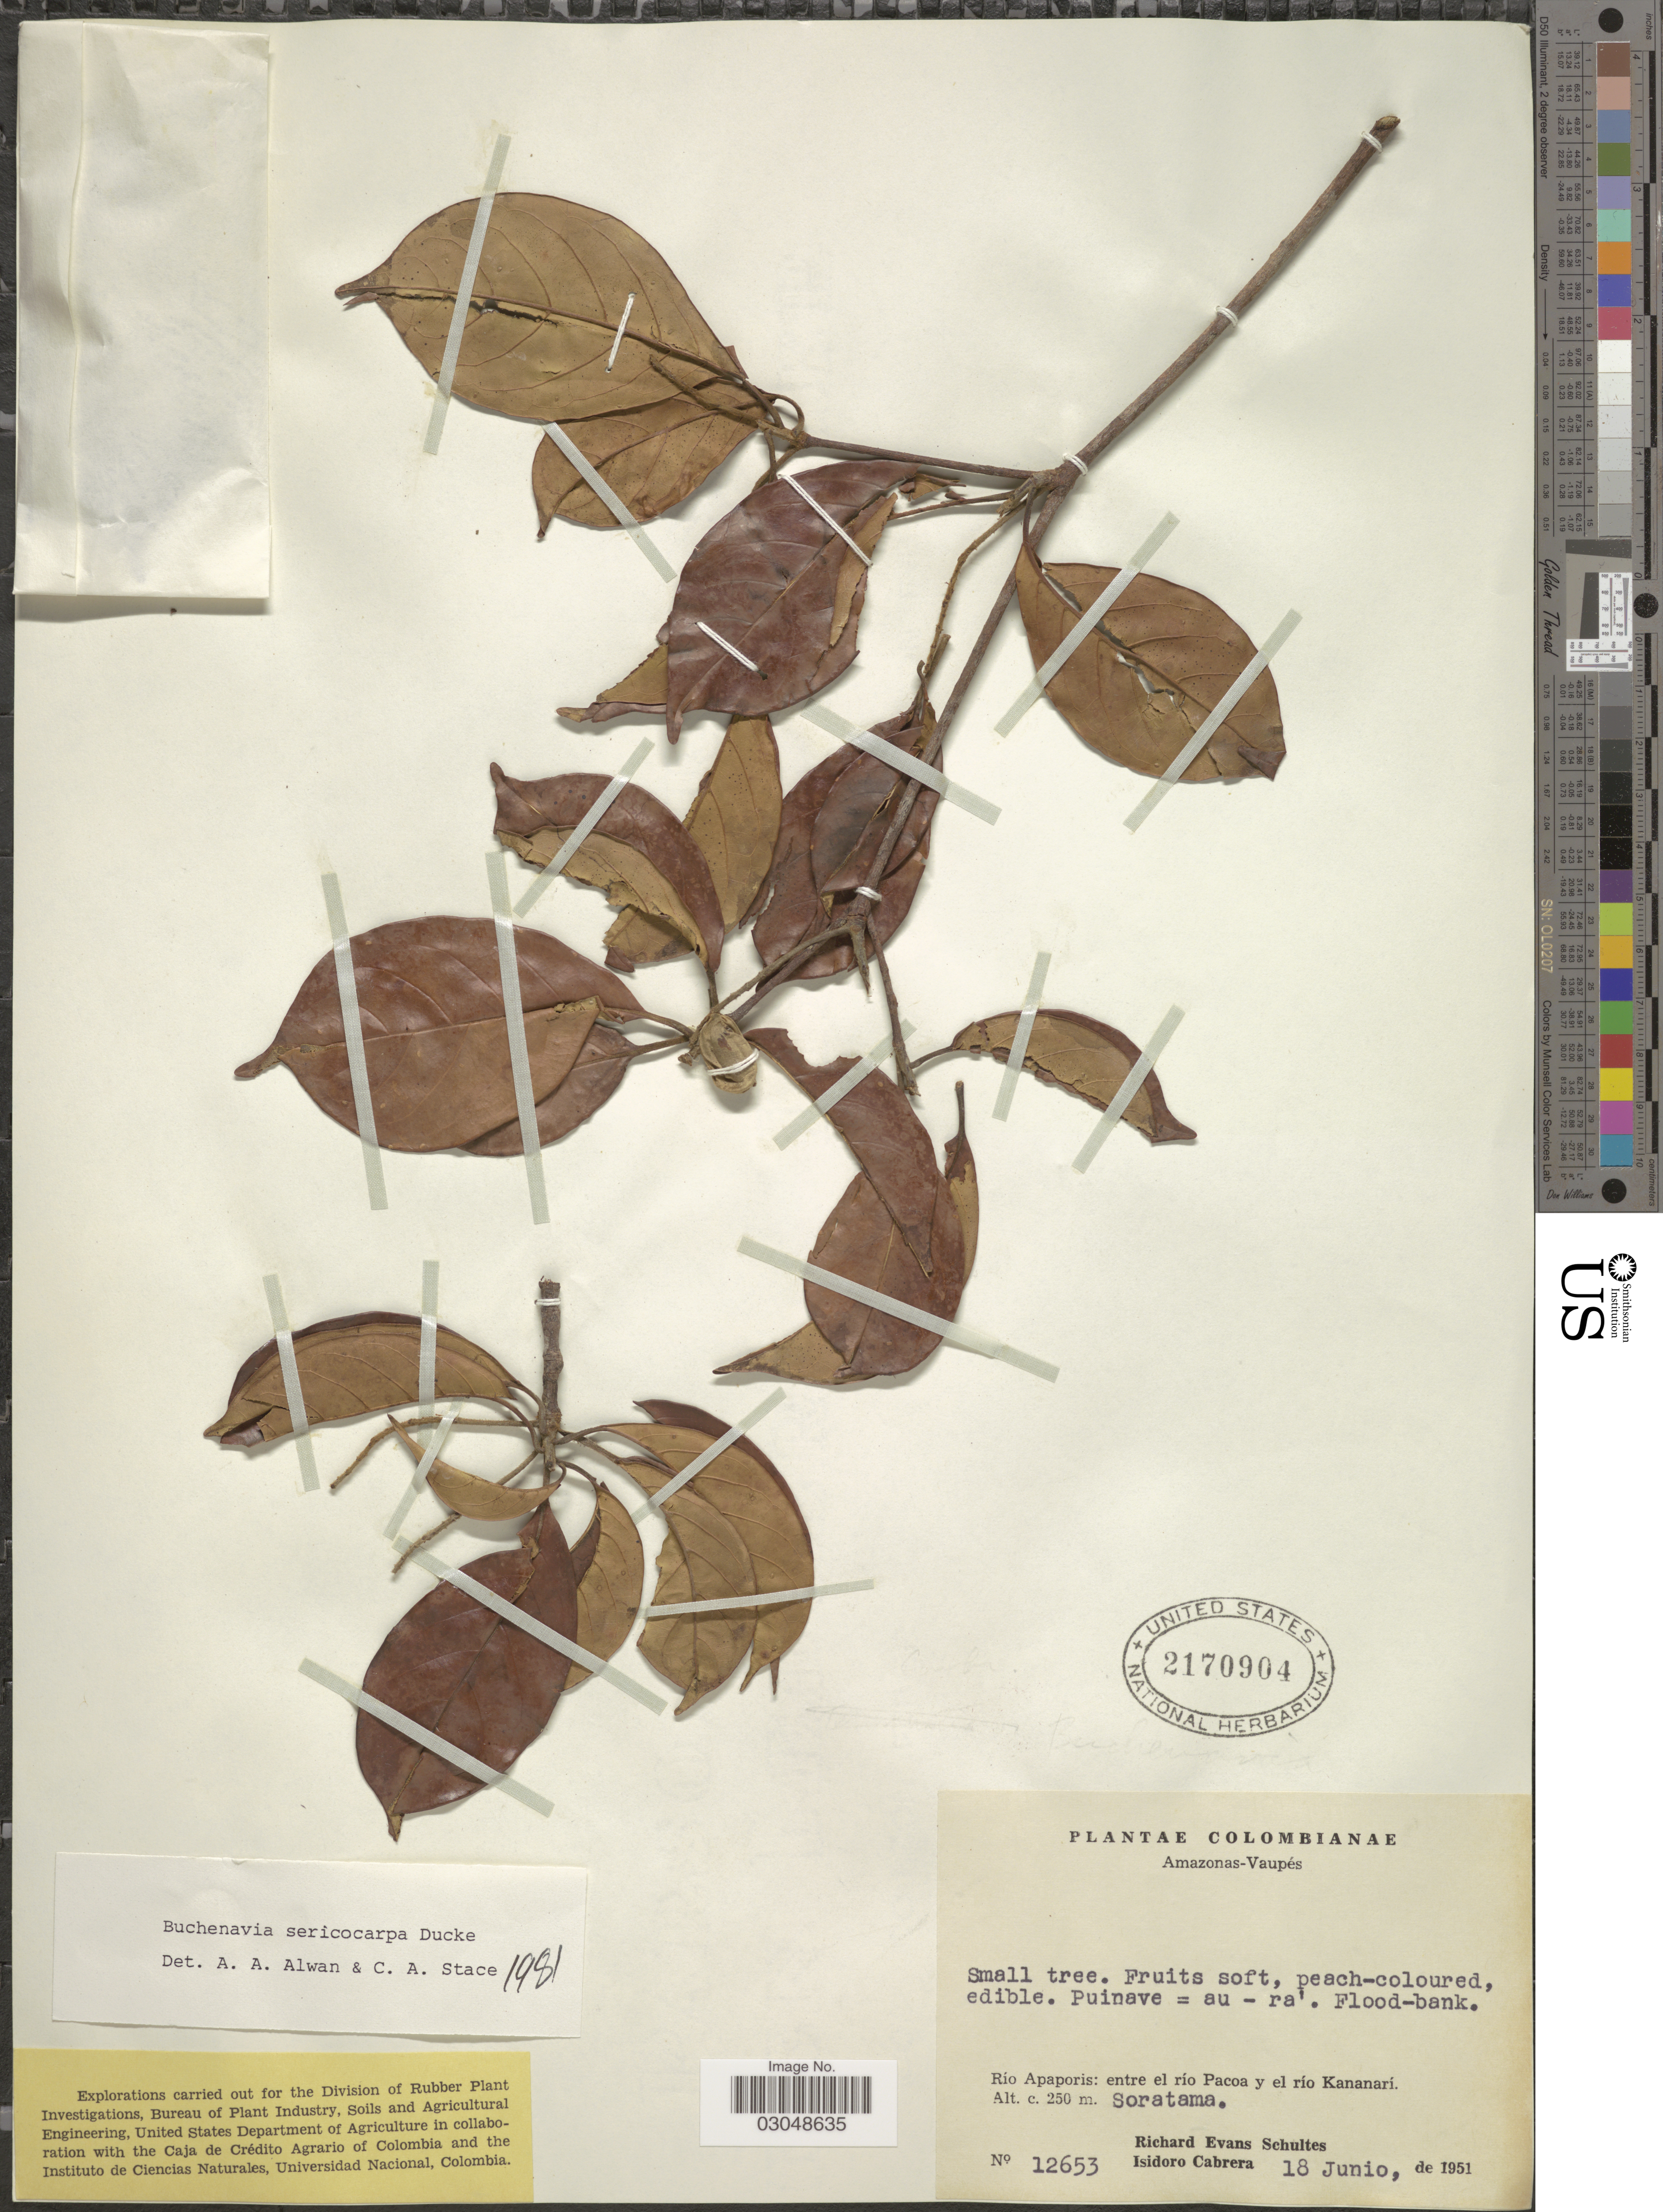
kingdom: Plantae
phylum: Tracheophyta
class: Magnoliopsida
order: Myrtales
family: Combretaceae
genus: Terminalia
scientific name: Terminalia duckei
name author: Gere & Boatwr.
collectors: R. E. Schultes & I. Cabrera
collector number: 12653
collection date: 1951-06-18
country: Colombia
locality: Amazonas-Vaupés, Río Apaporis: entre el río Pacoa y el río Kananarí. Soratoma.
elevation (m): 250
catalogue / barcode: US 2170904